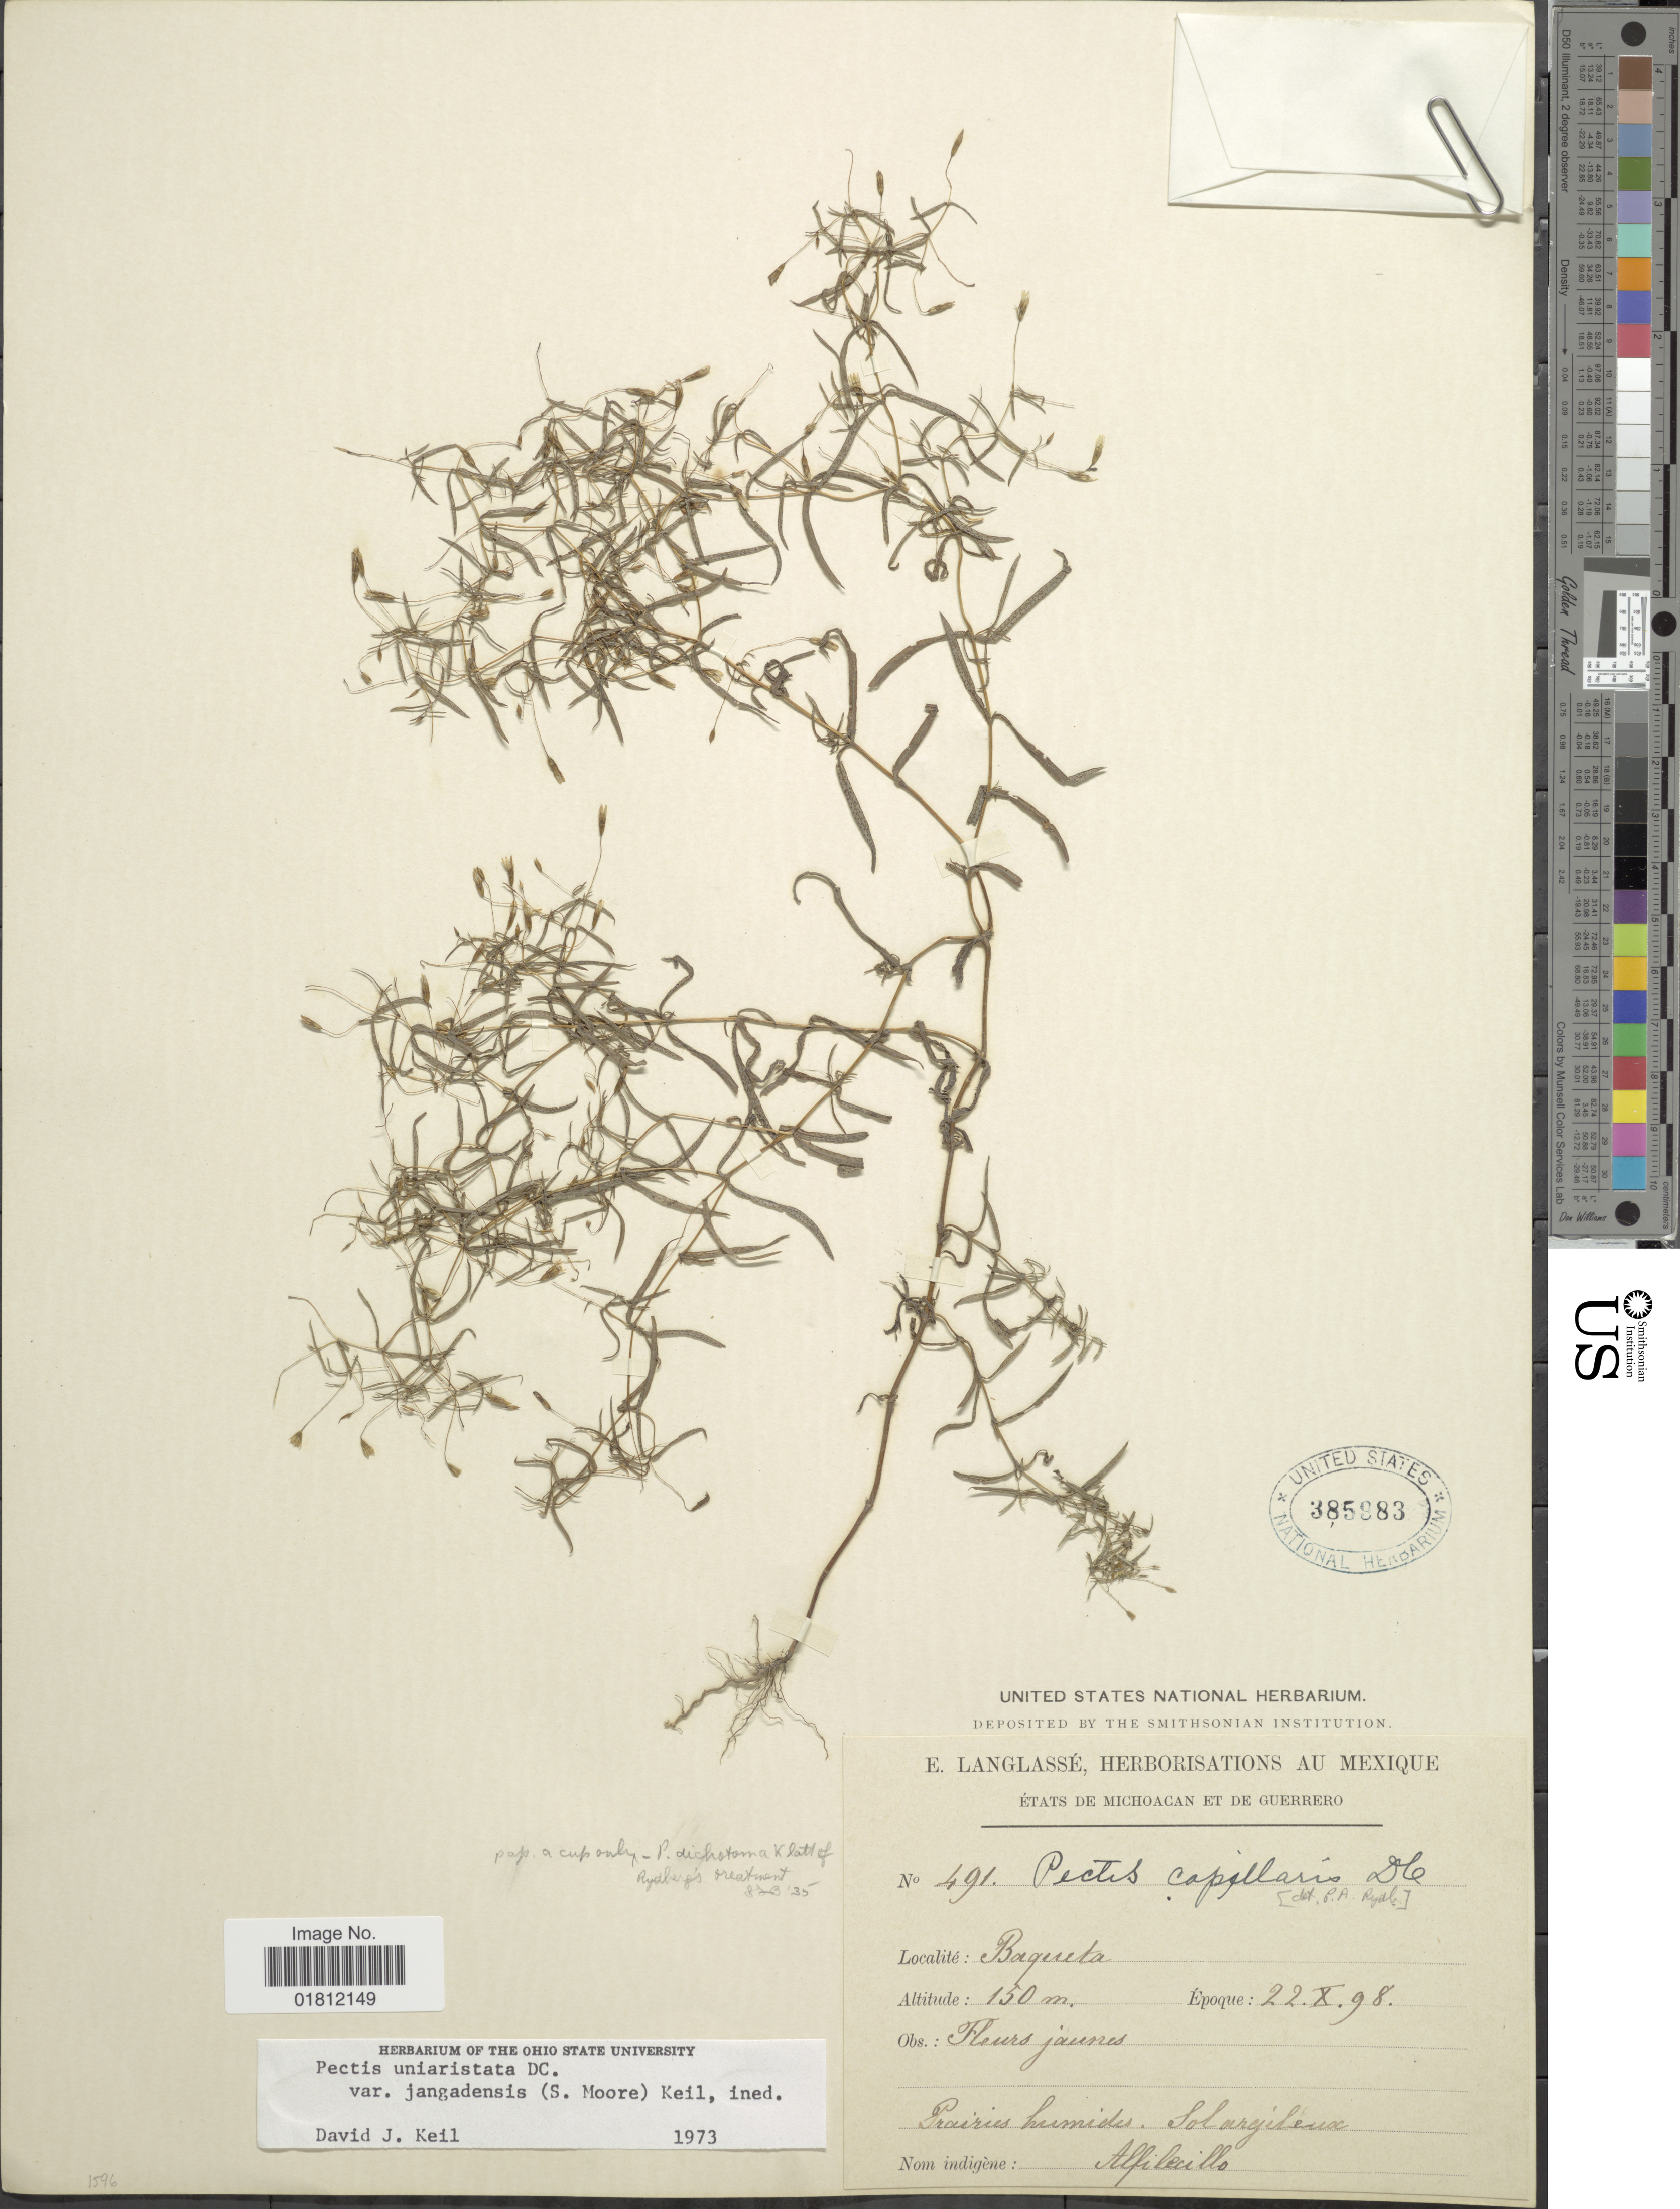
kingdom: Plantae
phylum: Tracheophyta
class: Magnoliopsida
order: Asterales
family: Asteraceae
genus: Pectis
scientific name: Pectis uniaristata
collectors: E. Langlassé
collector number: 491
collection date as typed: Transcribed d/m/y: 22/10/98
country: Mexico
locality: Bagueta. Prairies humides, Sol argileux.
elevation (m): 150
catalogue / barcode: US 385983